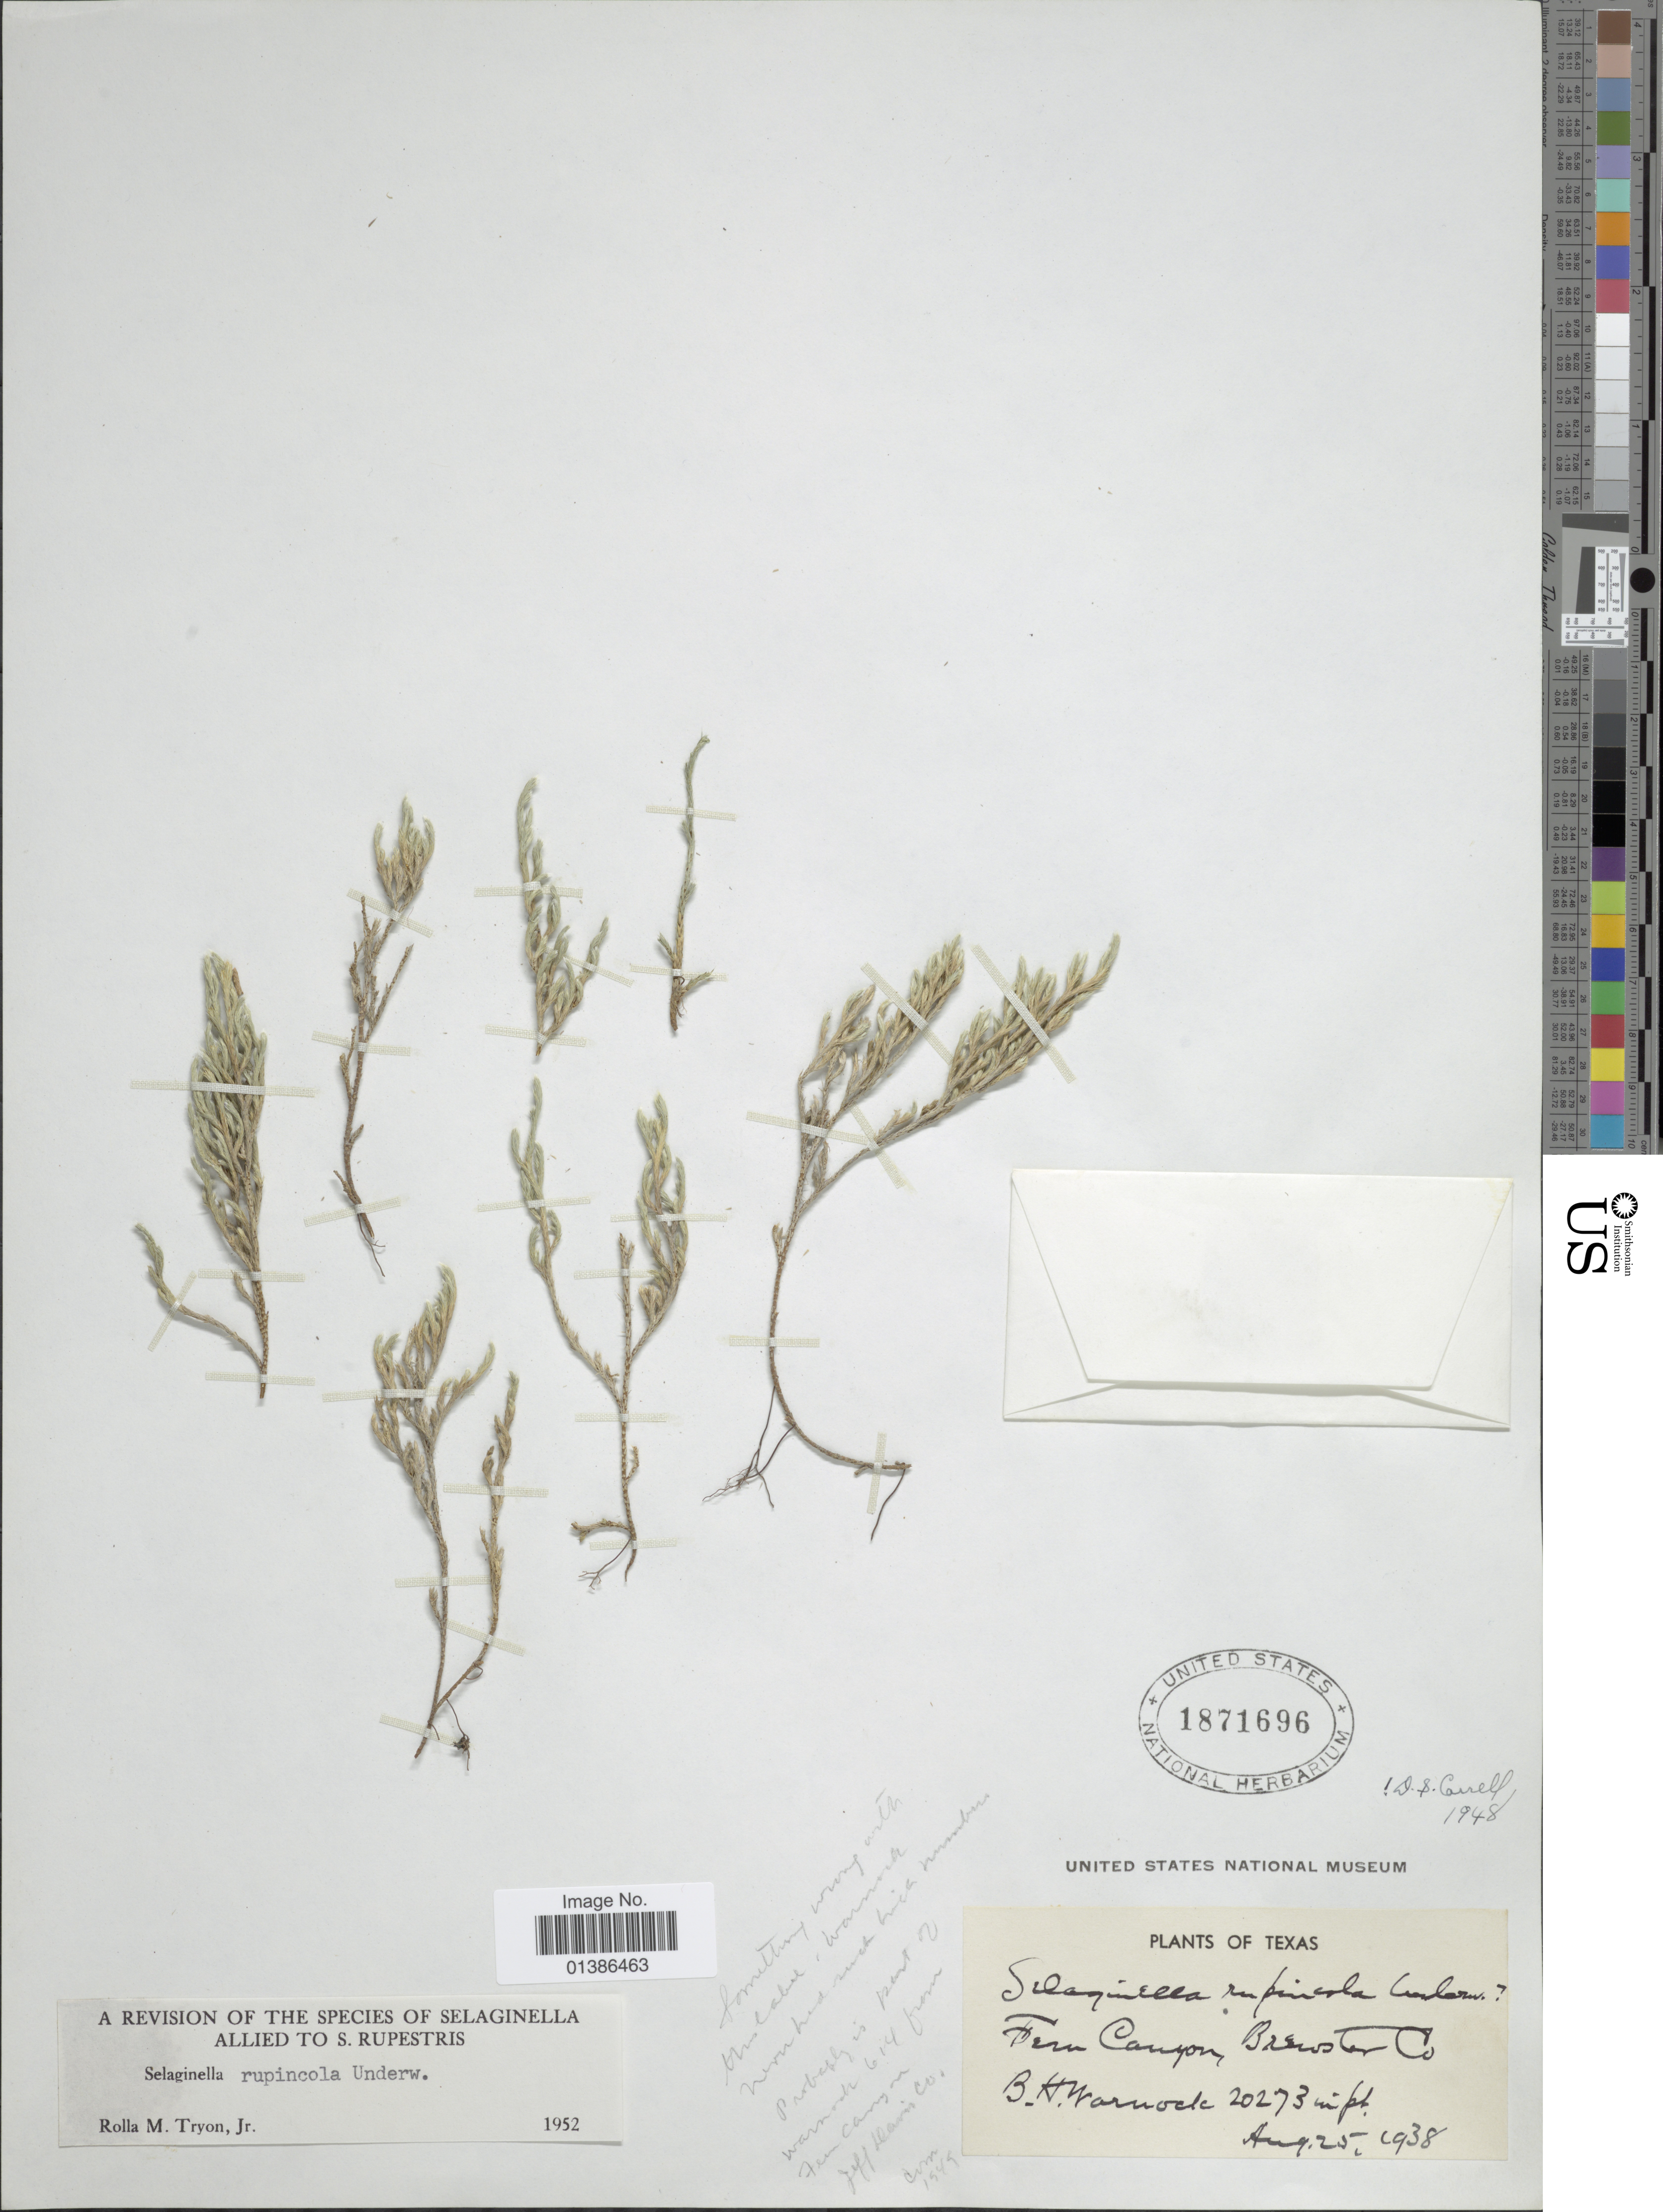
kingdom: Plantae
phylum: Tracheophyta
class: Lycopodiopsida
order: Selaginellales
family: Selaginellaceae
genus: Selaginella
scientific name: Selaginella rupincola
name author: Underw.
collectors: B. H. Warnock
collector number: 20273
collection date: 1938-08-25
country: United States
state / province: Texas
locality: Fern Canyon, Brewster Co.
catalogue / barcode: US 1871696